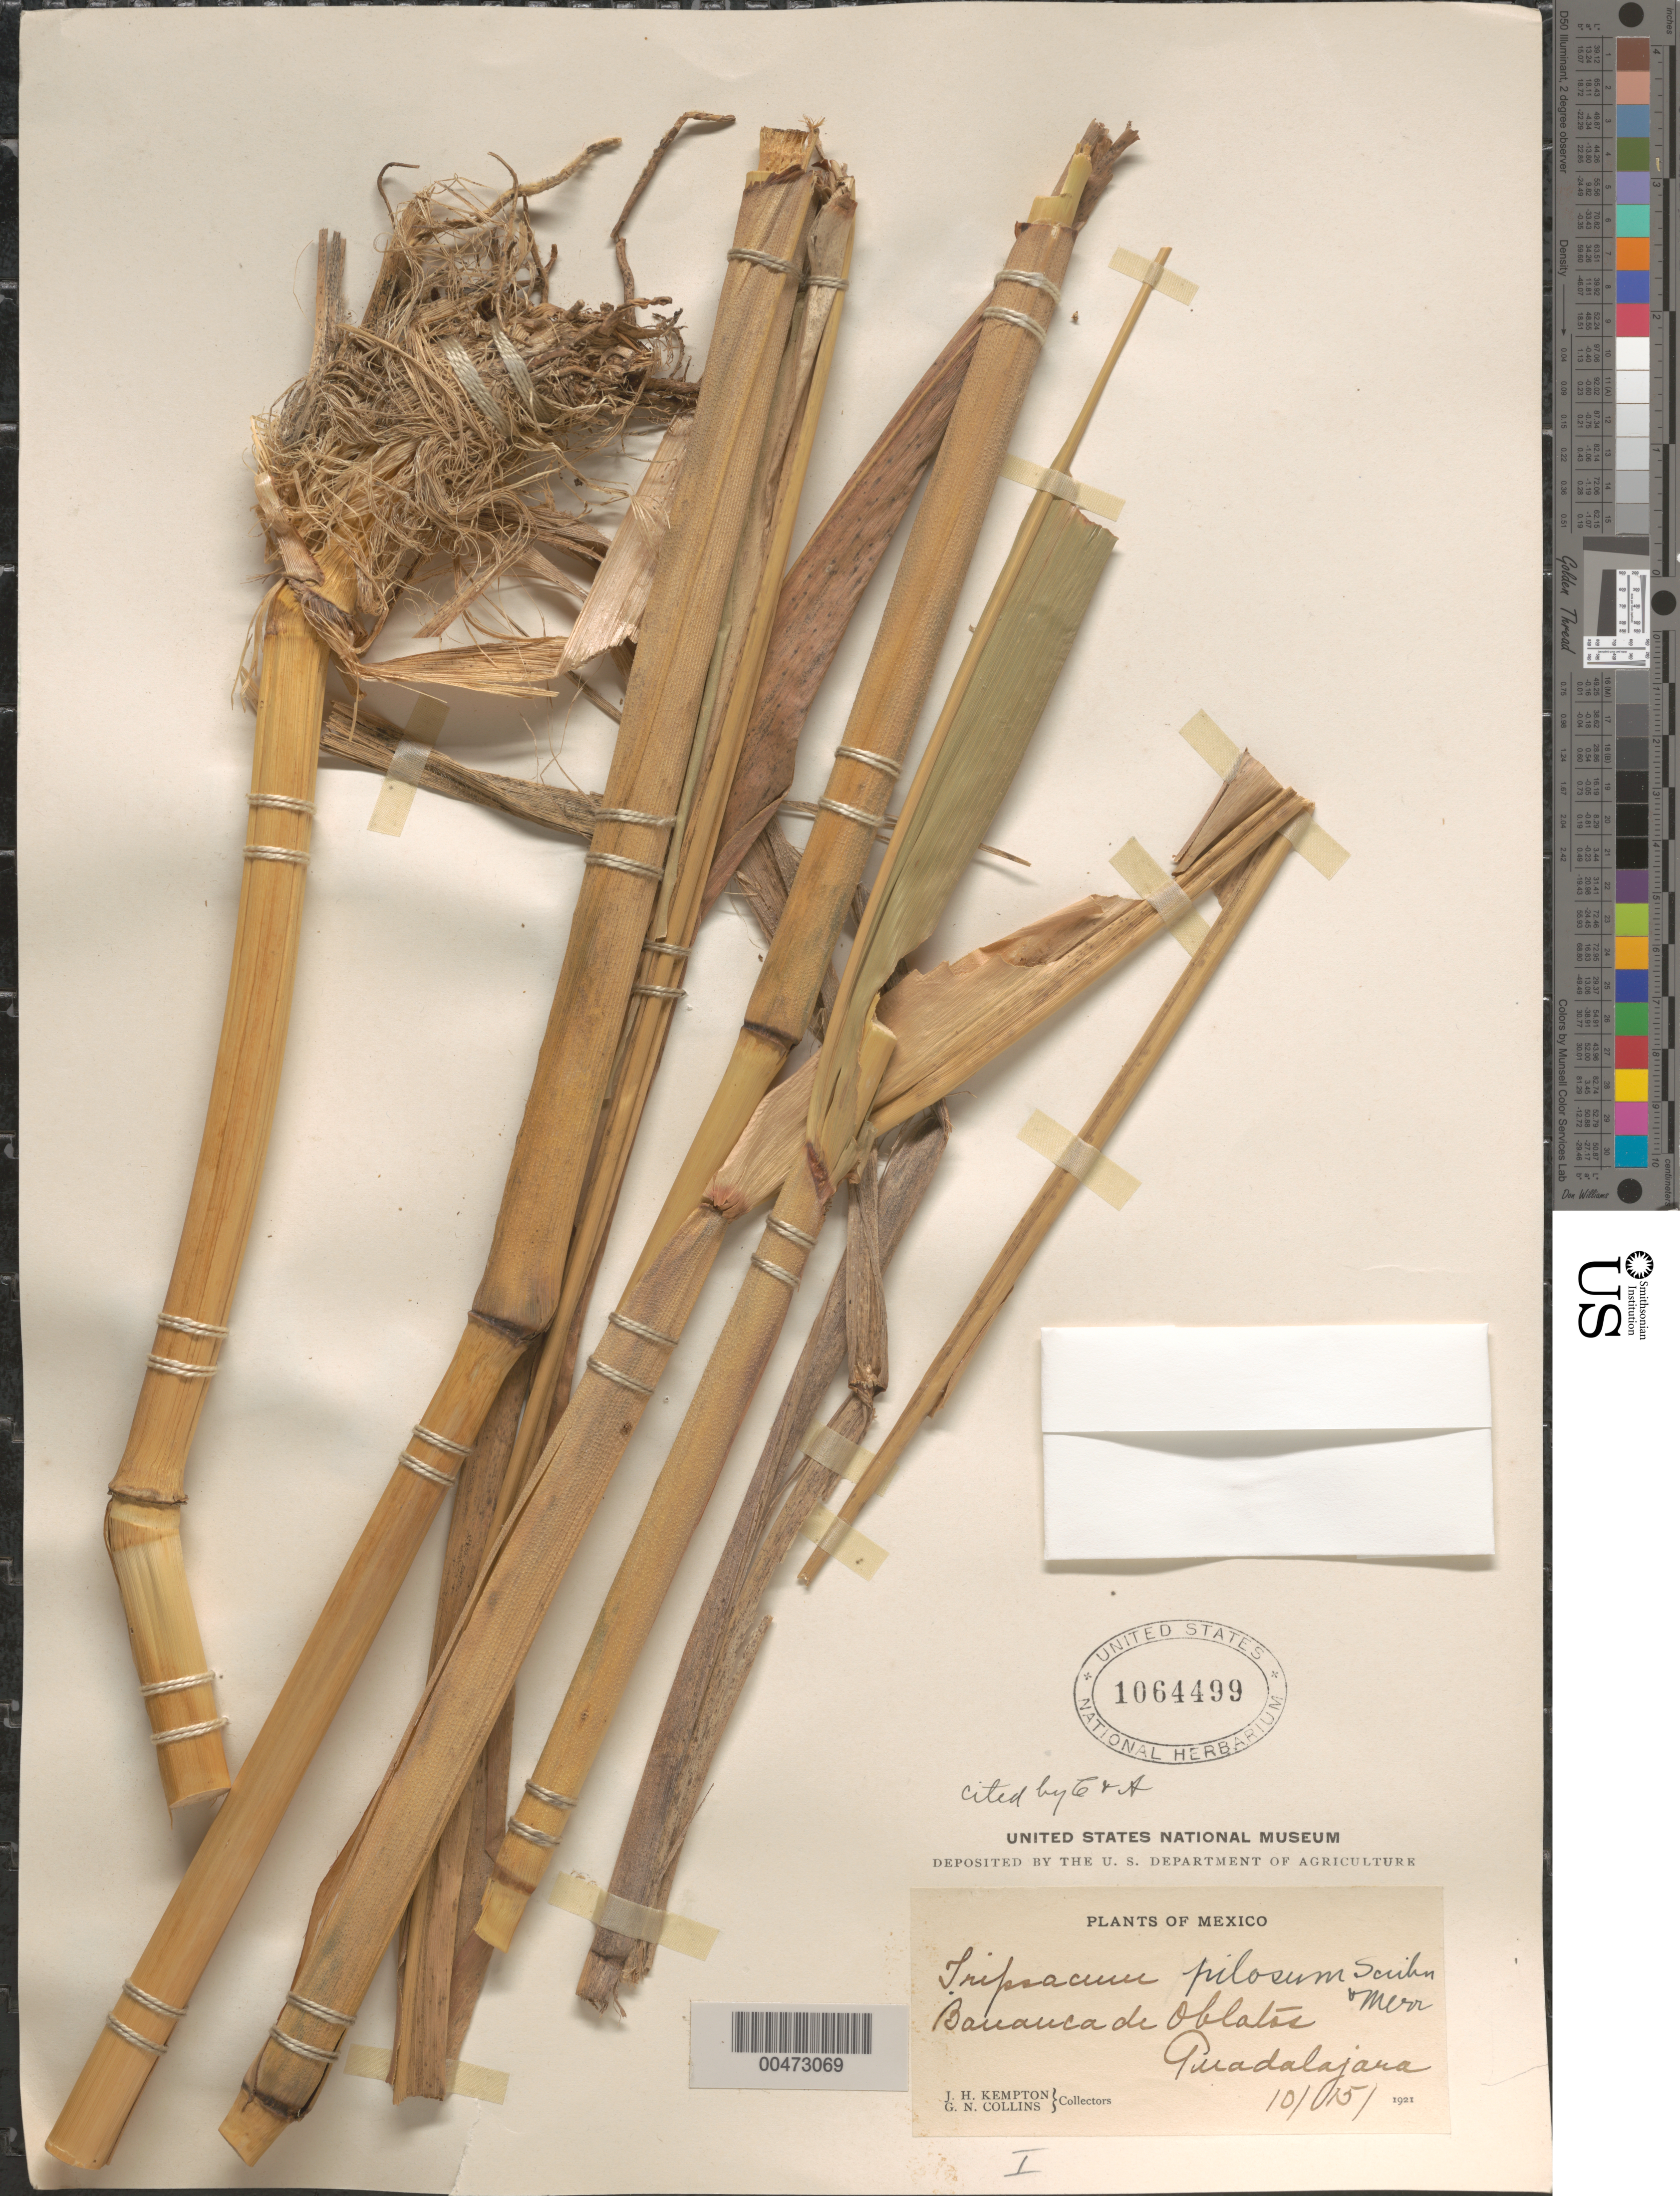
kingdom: Plantae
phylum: Tracheophyta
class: Liliopsida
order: Poales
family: Poaceae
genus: Tripsacum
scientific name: Tripsacum pilosum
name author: Scribn. & Merr.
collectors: J. H. Kempton & G. Collins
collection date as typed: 15 Oct 1921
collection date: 1921-10-15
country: Mexico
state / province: Jalisco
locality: Barranca de Oblatos, Guadalajara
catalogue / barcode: US 1064499